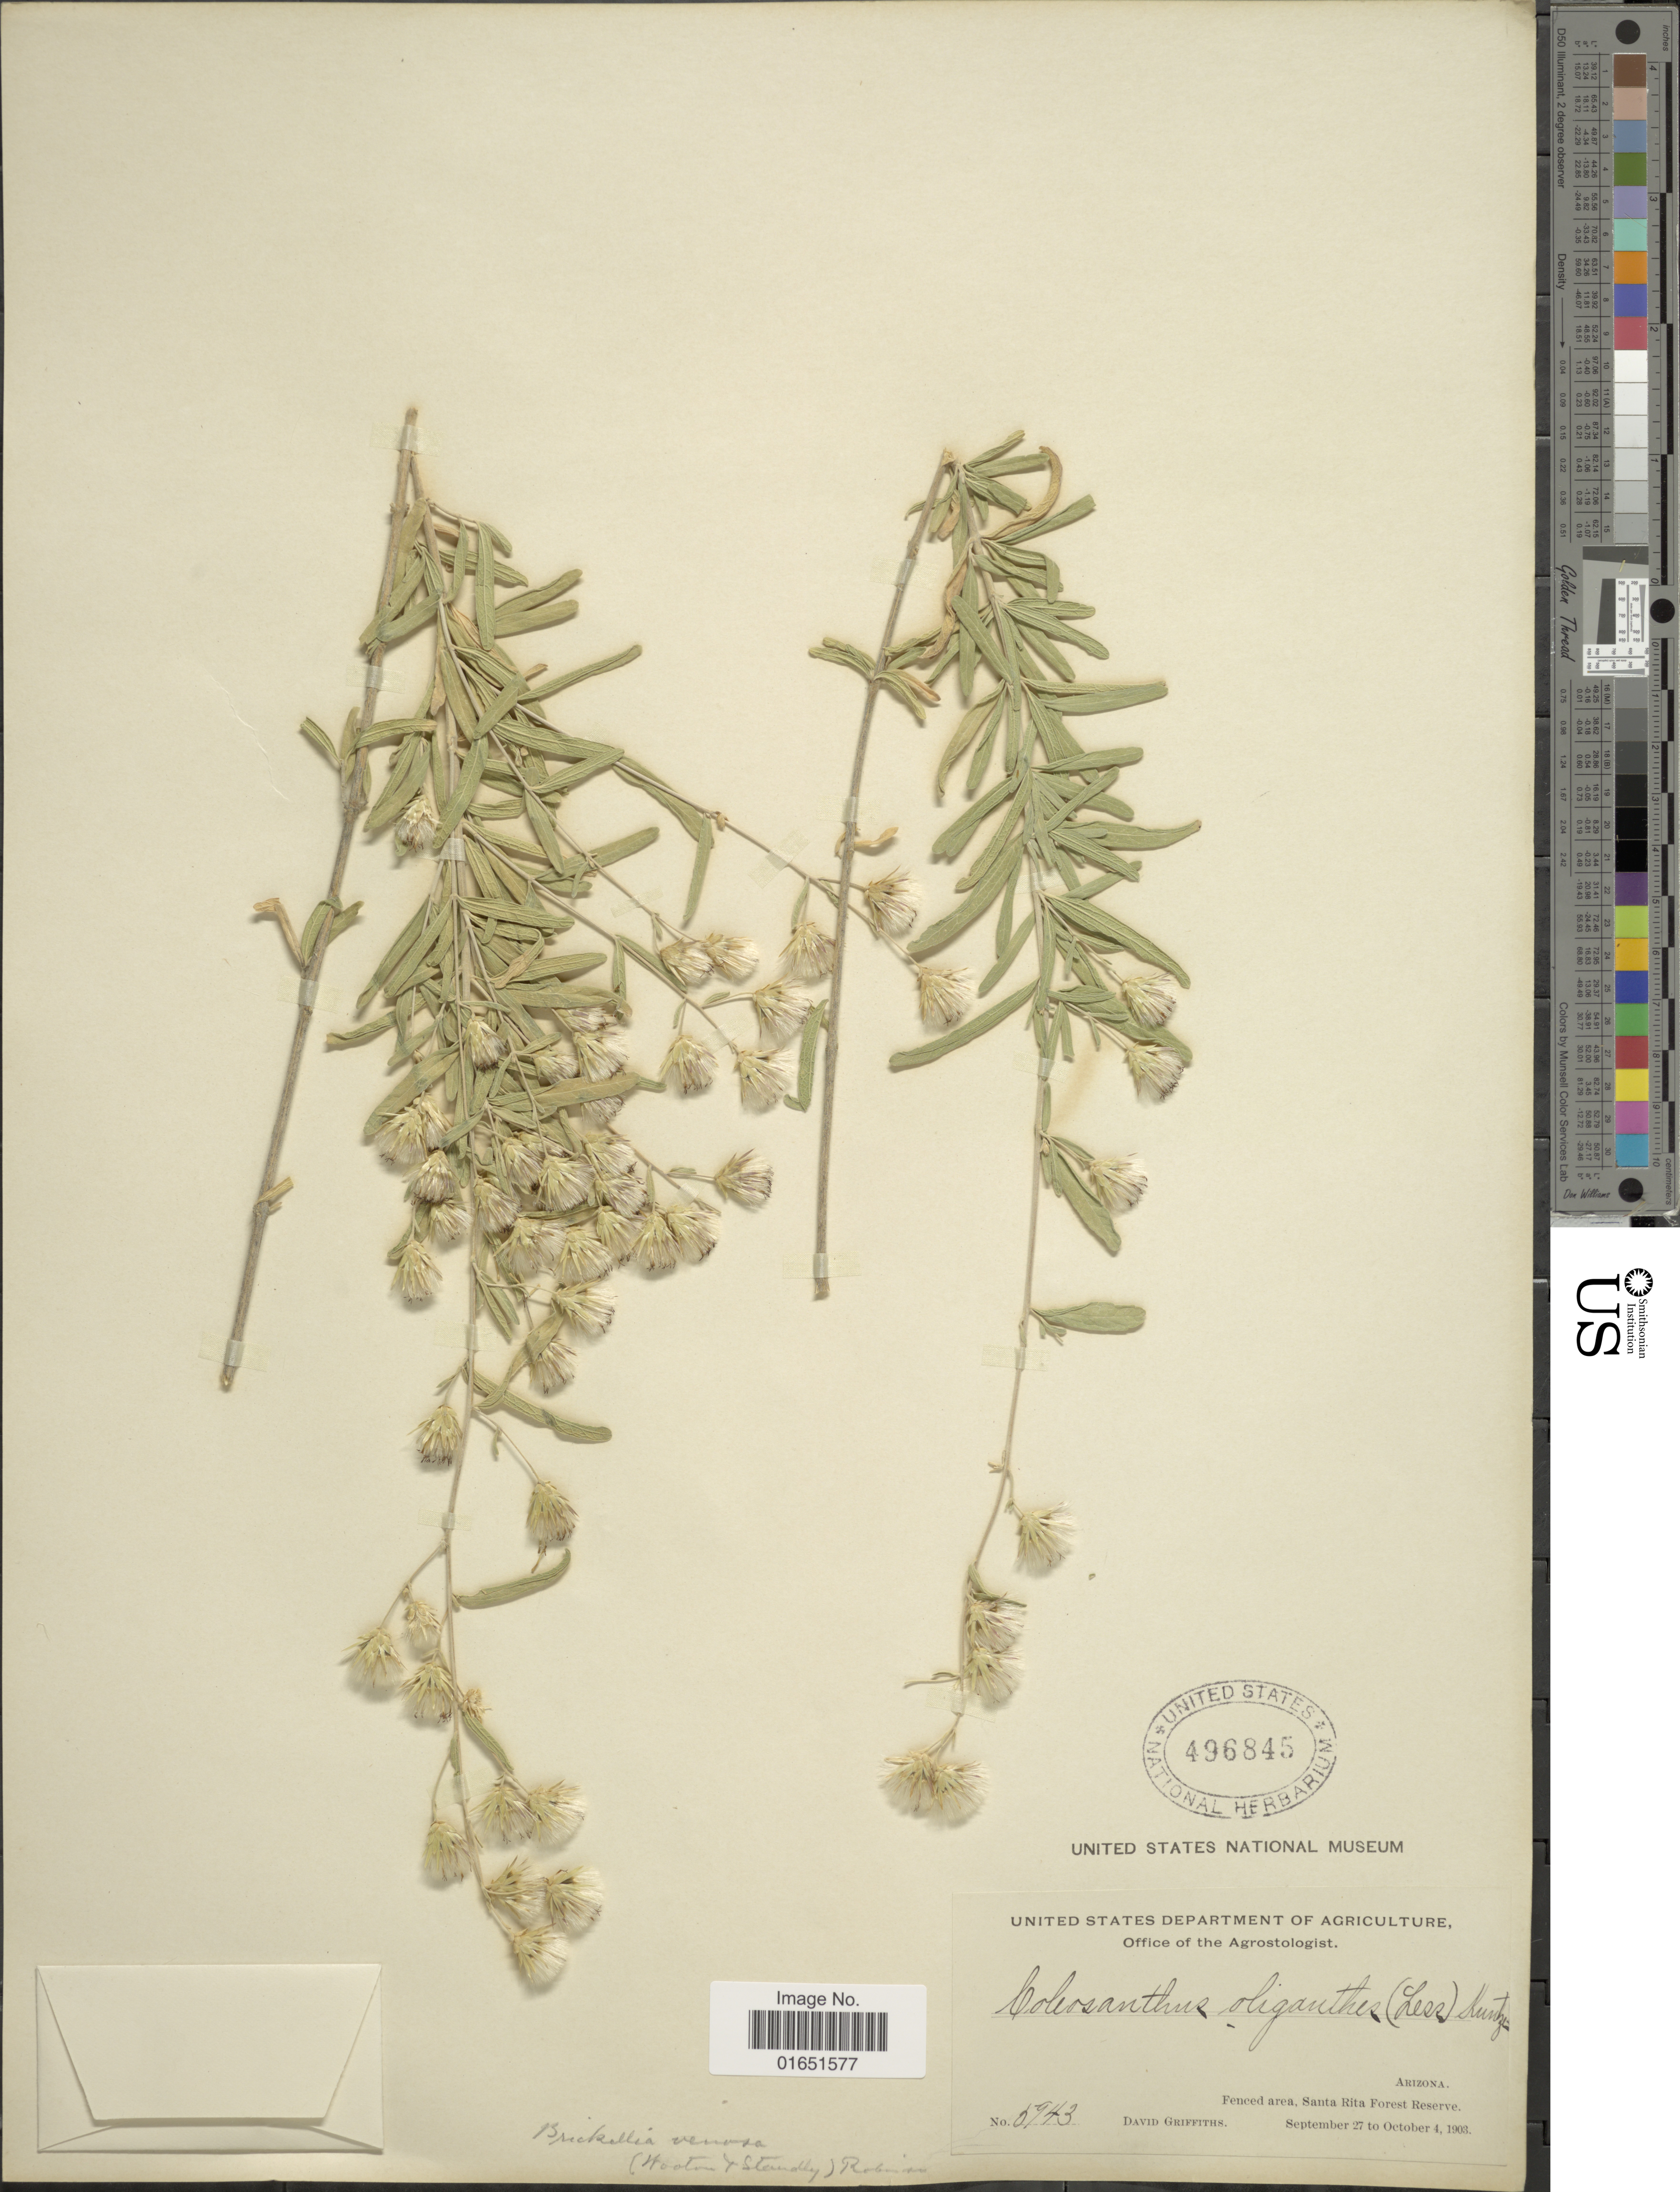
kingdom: Plantae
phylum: Tracheophyta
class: Magnoliopsida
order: Asterales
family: Asteraceae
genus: Brickellia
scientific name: Brickellia venosa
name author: (Wooton & Standl.) B.L. Rob.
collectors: D. Griffiths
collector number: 5943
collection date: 1903-09-27/1903-10-04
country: United States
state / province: Arizona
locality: Fenced area, Santa Rita Forest Reserve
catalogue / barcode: US 496845